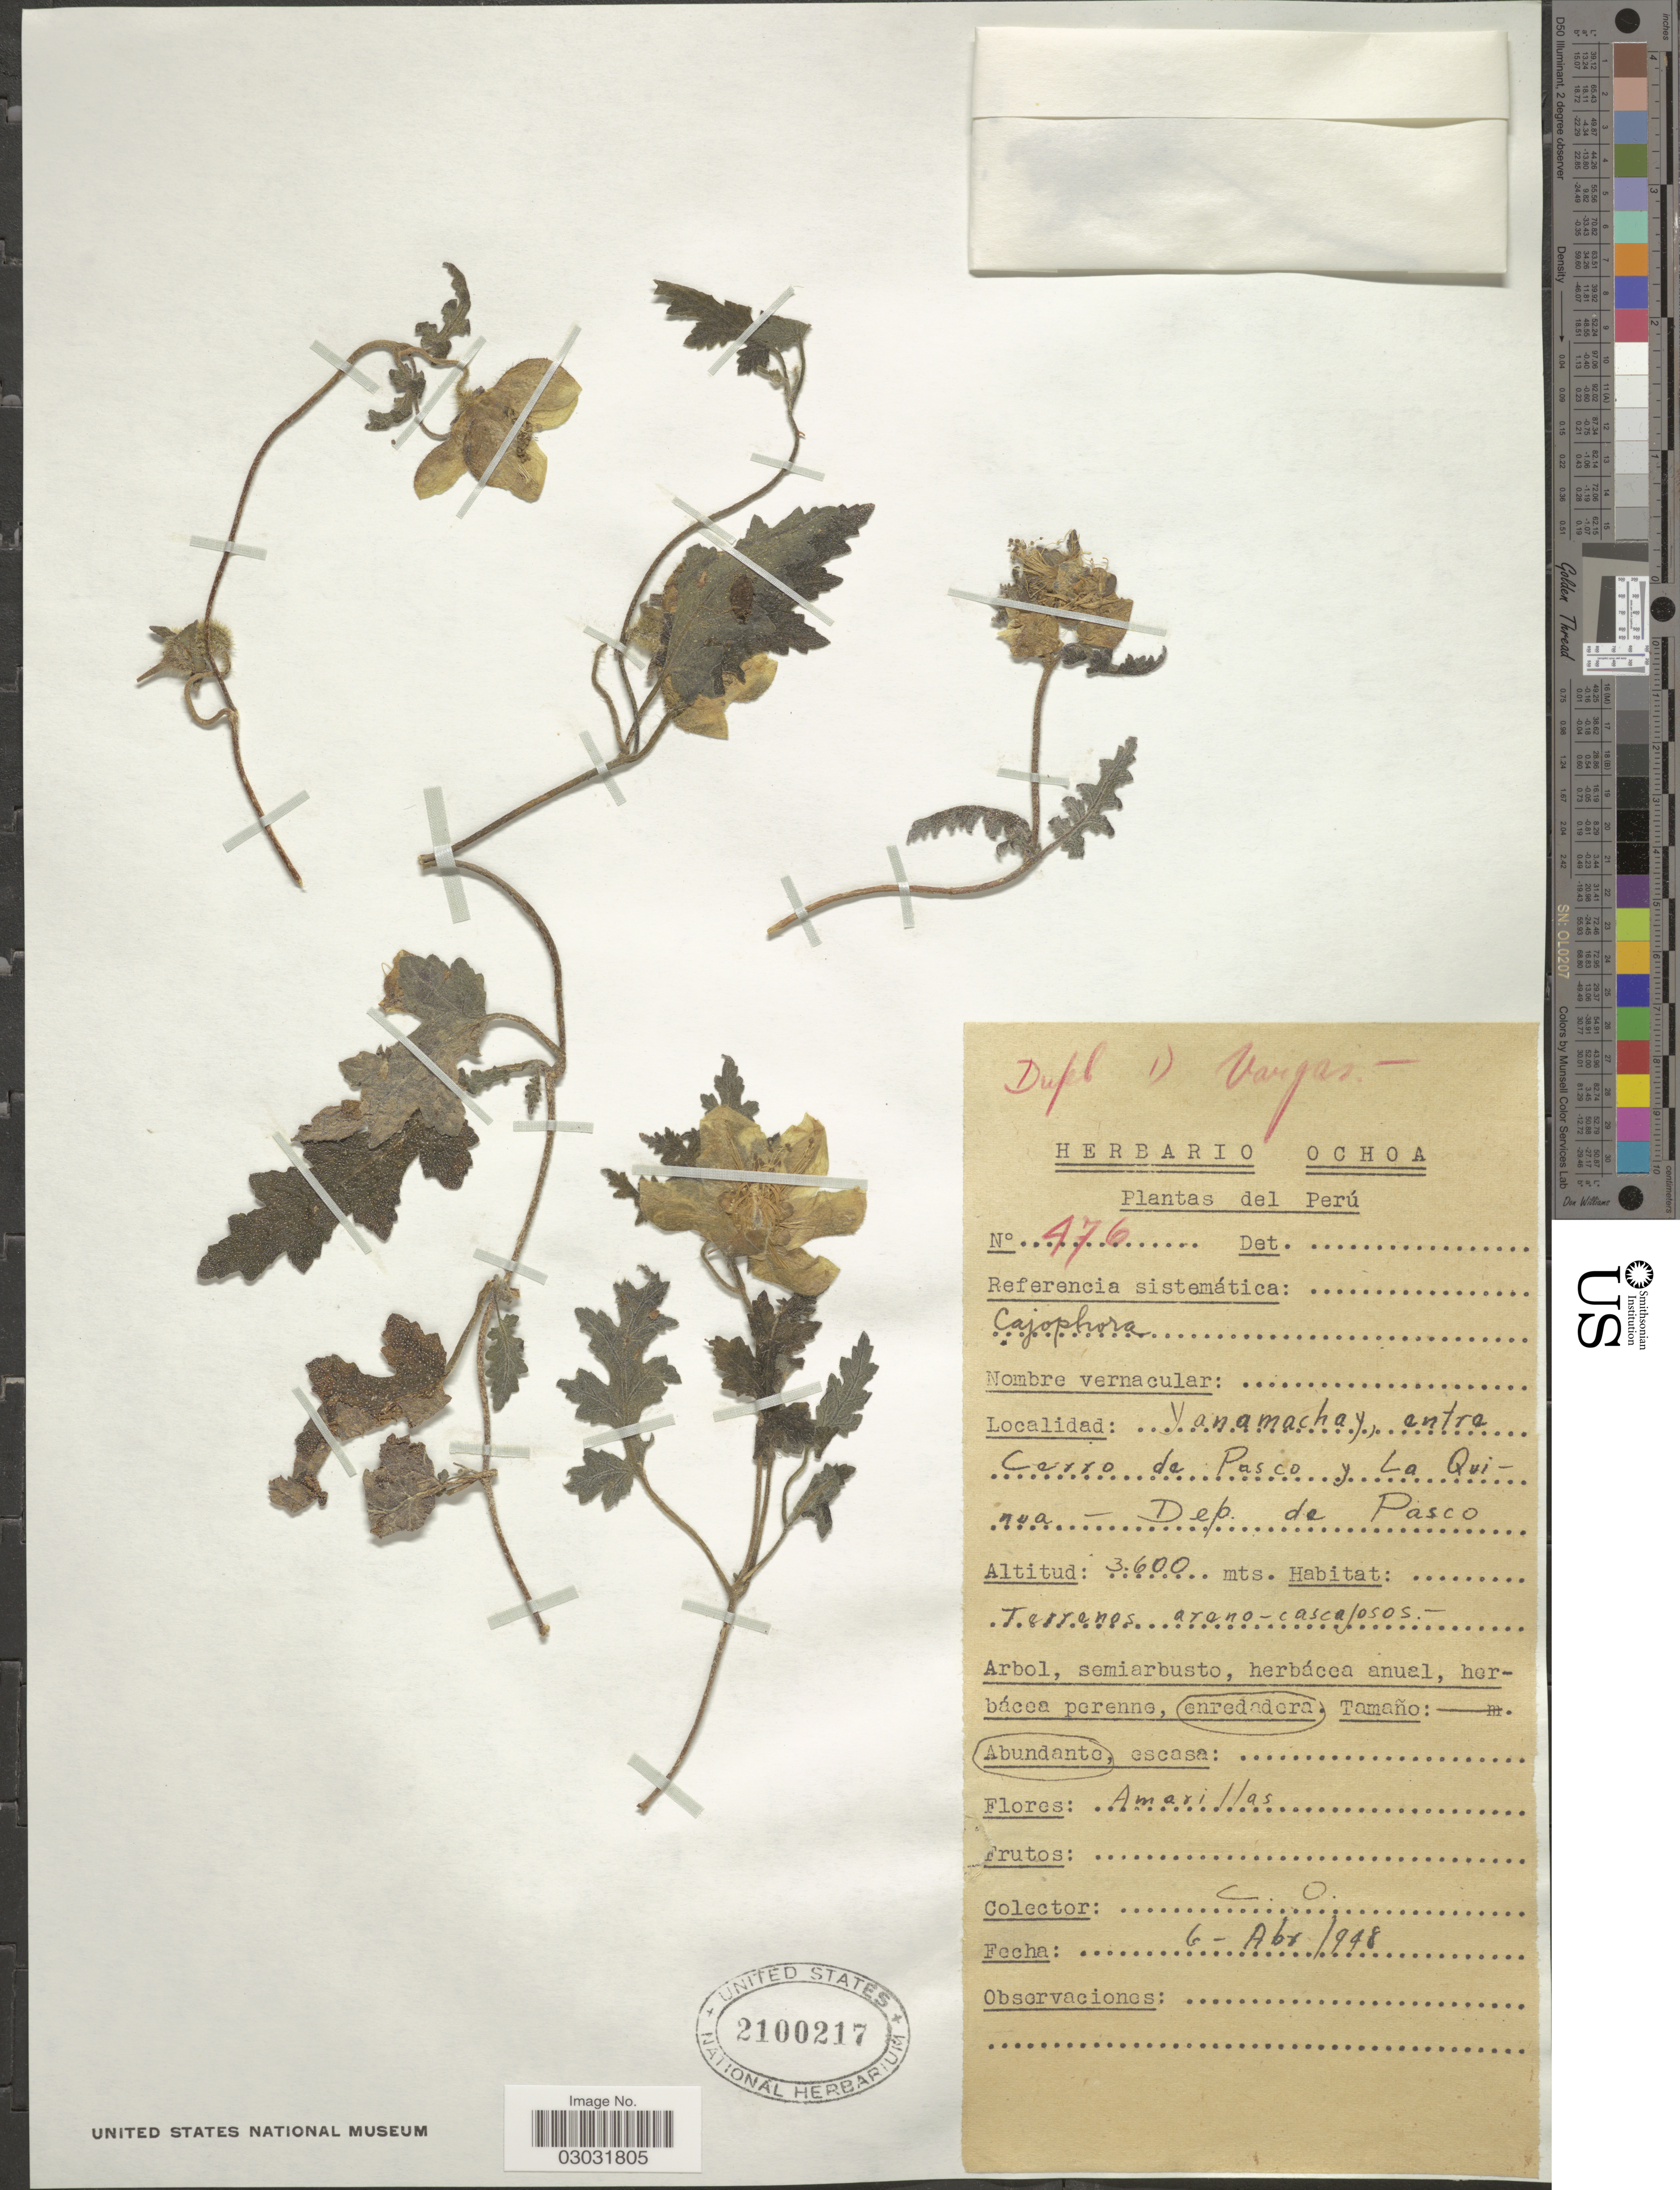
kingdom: Plantae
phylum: Tracheophyta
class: Magnoliopsida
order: Cornales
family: Loasaceae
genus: Caiophora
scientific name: Caiophora sp.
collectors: C. O.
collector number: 476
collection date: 1948-04-06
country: Peru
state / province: Pasco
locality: Yanamachay, entre Cerro de Pasco y La Quinua - Dep. de Pasco.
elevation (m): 3600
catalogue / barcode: US 2100217